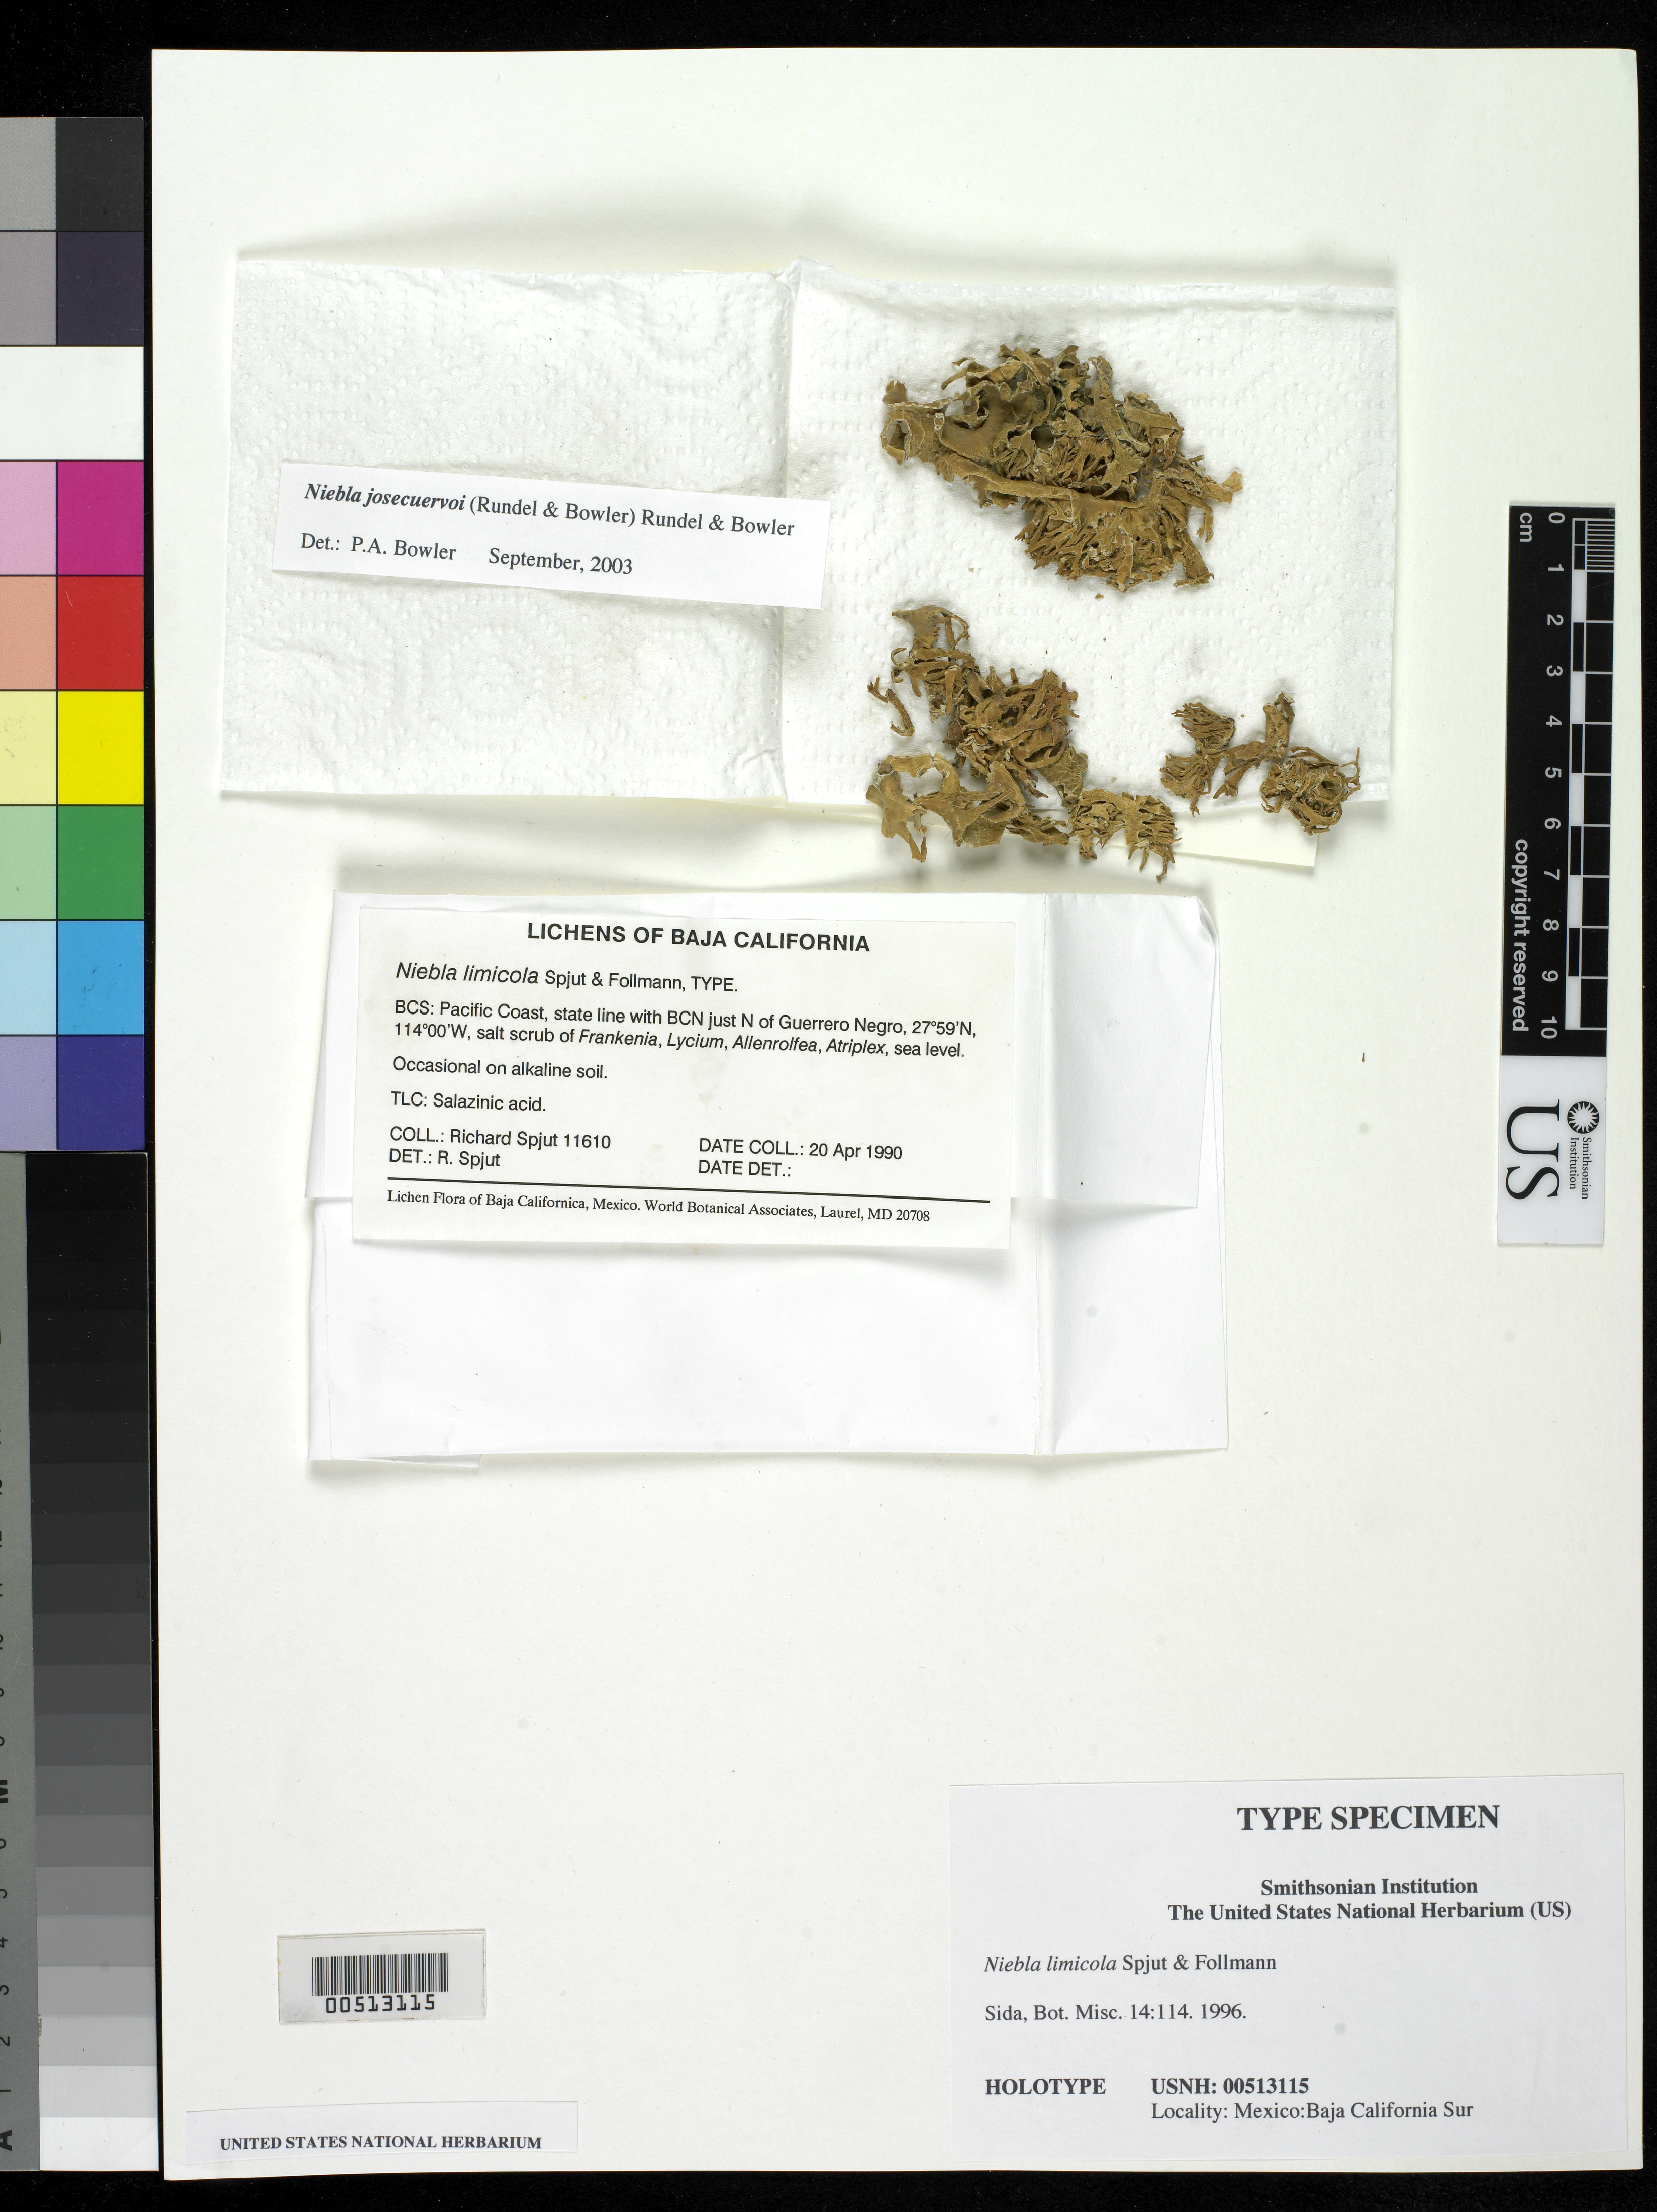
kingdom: Fungi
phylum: Ascomycota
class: Lecanoromycetes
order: Lecanorales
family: Ramalinaceae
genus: Niebla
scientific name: Niebla limicola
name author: Spjut & Follmann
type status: Holotype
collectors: R. Spjut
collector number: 11610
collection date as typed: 20 Apr 1990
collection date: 1990-04-20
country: Mexico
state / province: Baja California Sur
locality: Pacific coast, state line with BCN just N of Guerrero Negro.